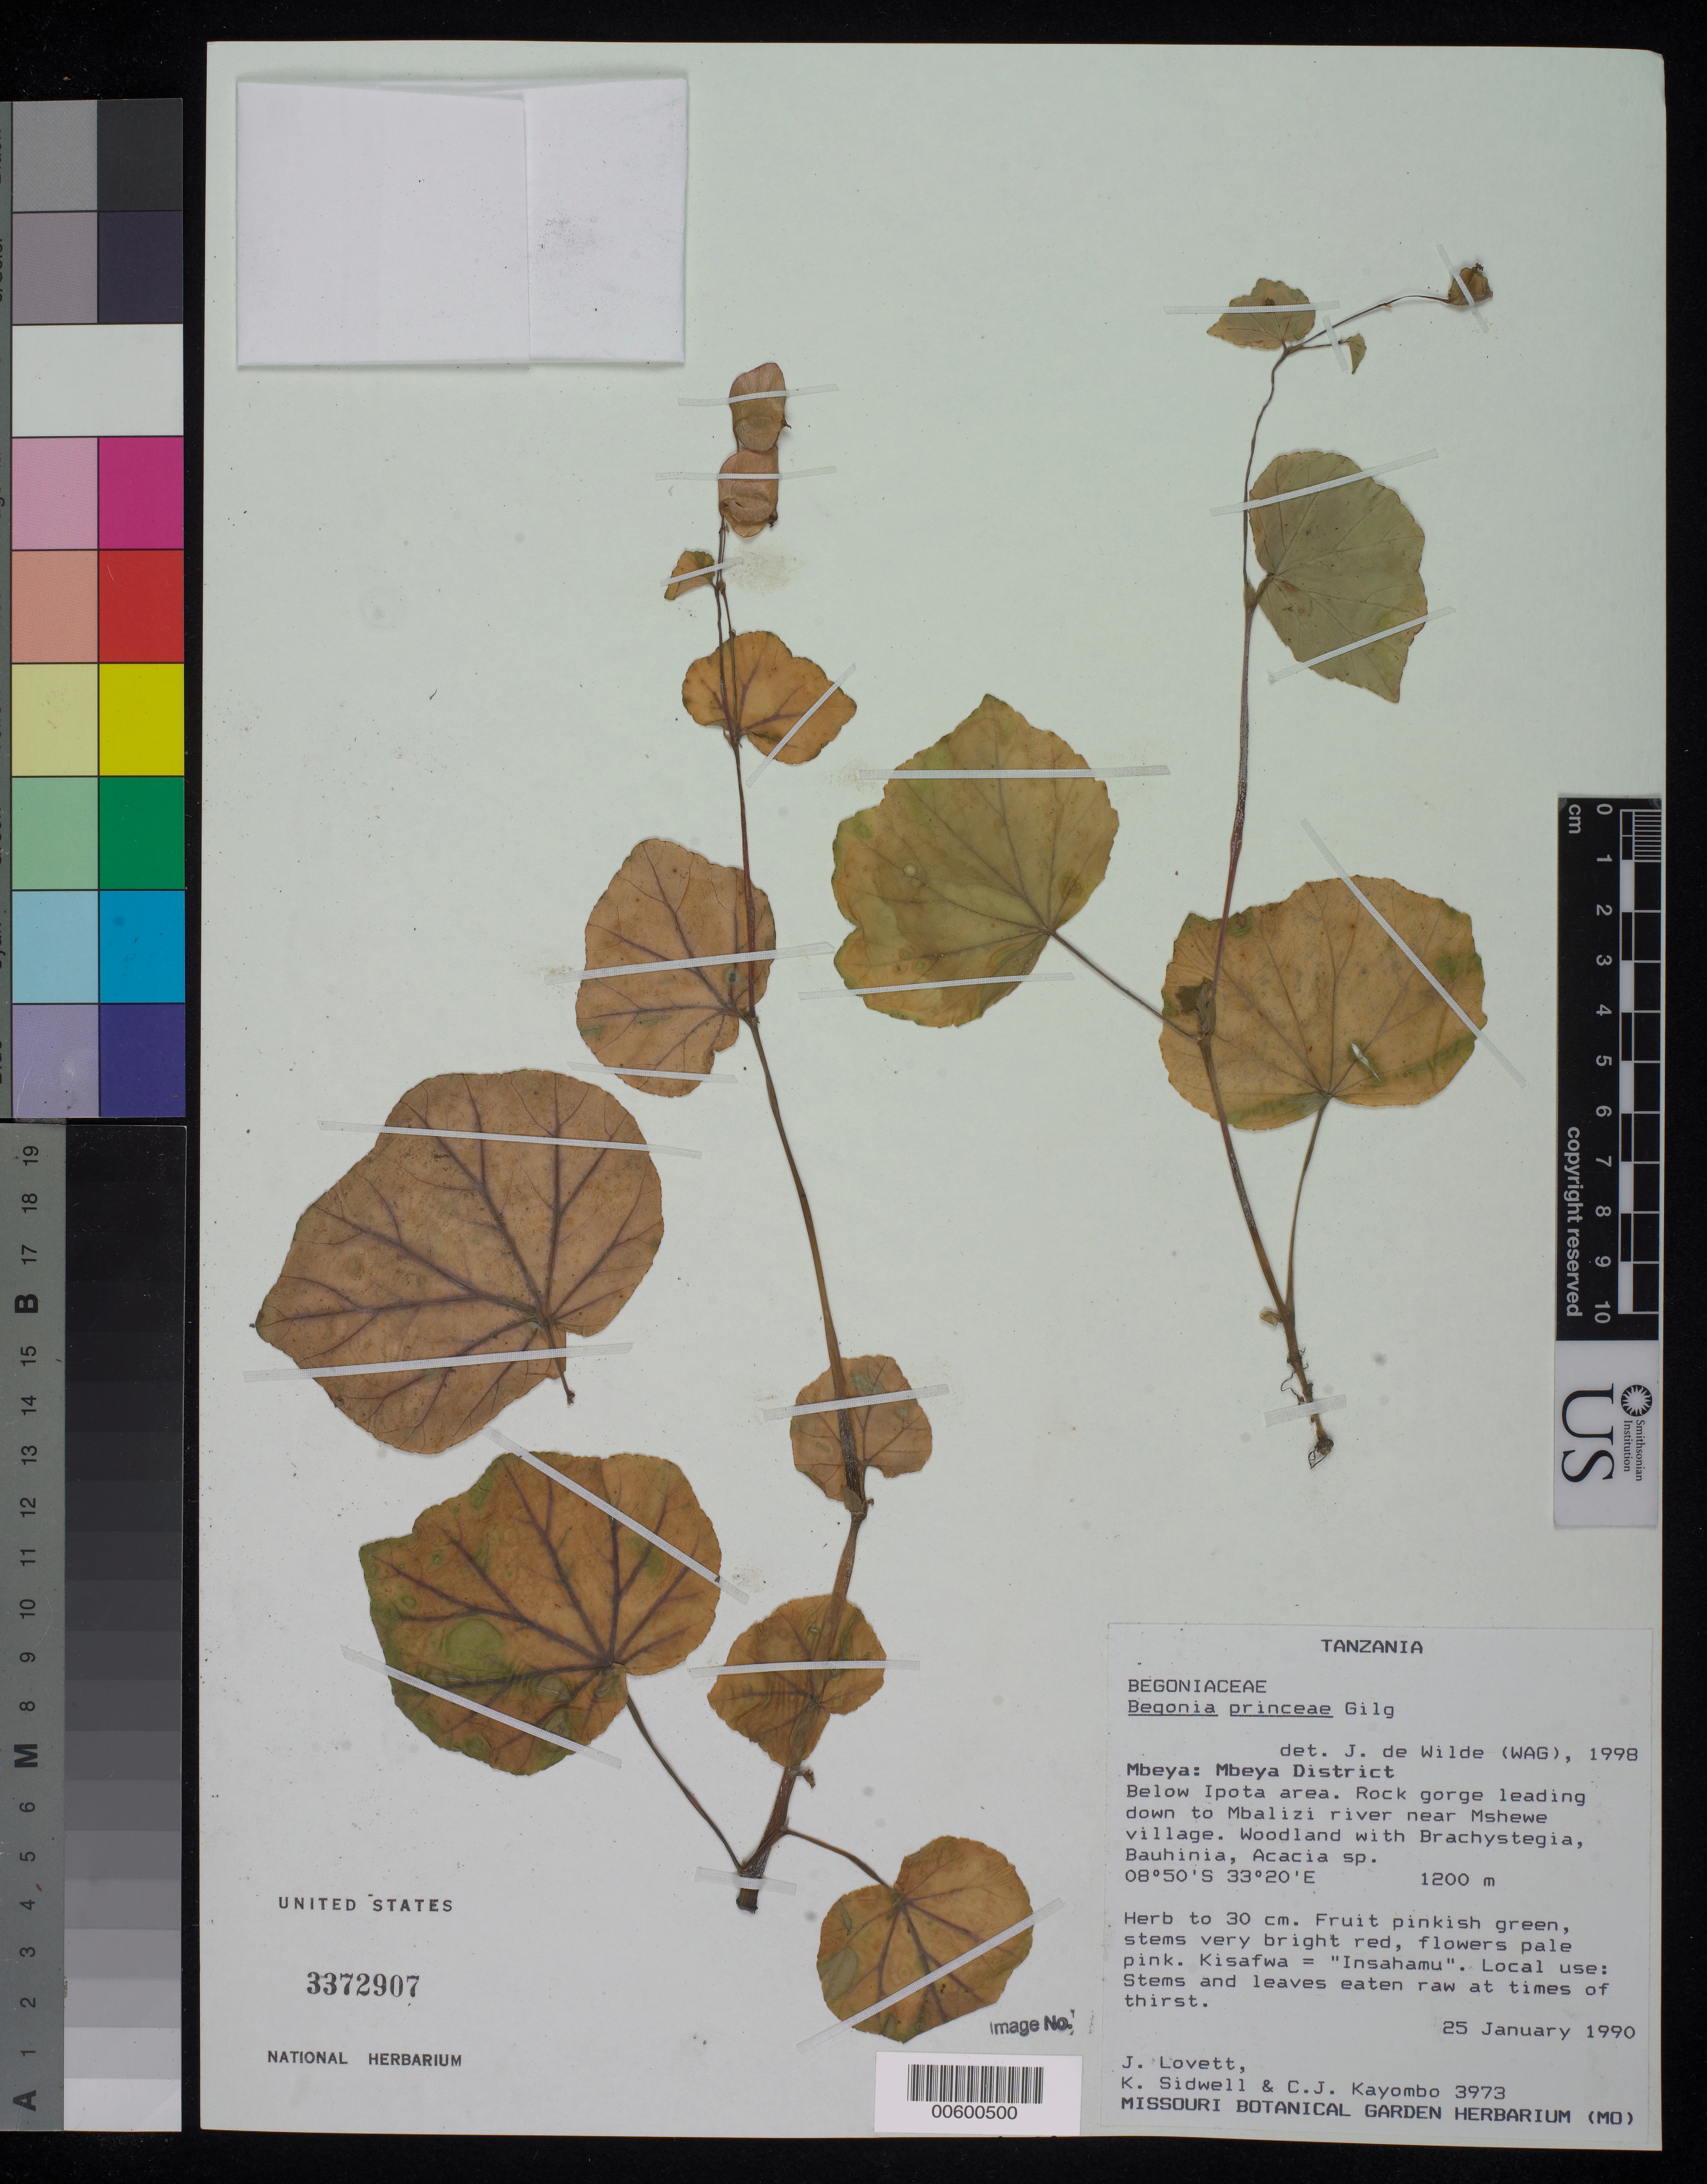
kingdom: Plantae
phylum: Tracheophyta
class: Magnoliopsida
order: Cucurbitales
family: Begoniaceae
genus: Begonia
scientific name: Begonia princeae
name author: Gilg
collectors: J. Lovett, C. J. Kayombo & K. Sidwell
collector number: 3973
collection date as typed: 25 Jan 1990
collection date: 1990-01-25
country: Tanzania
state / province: Mbeya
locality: Pungaluma hills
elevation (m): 1200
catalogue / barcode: US 3372907